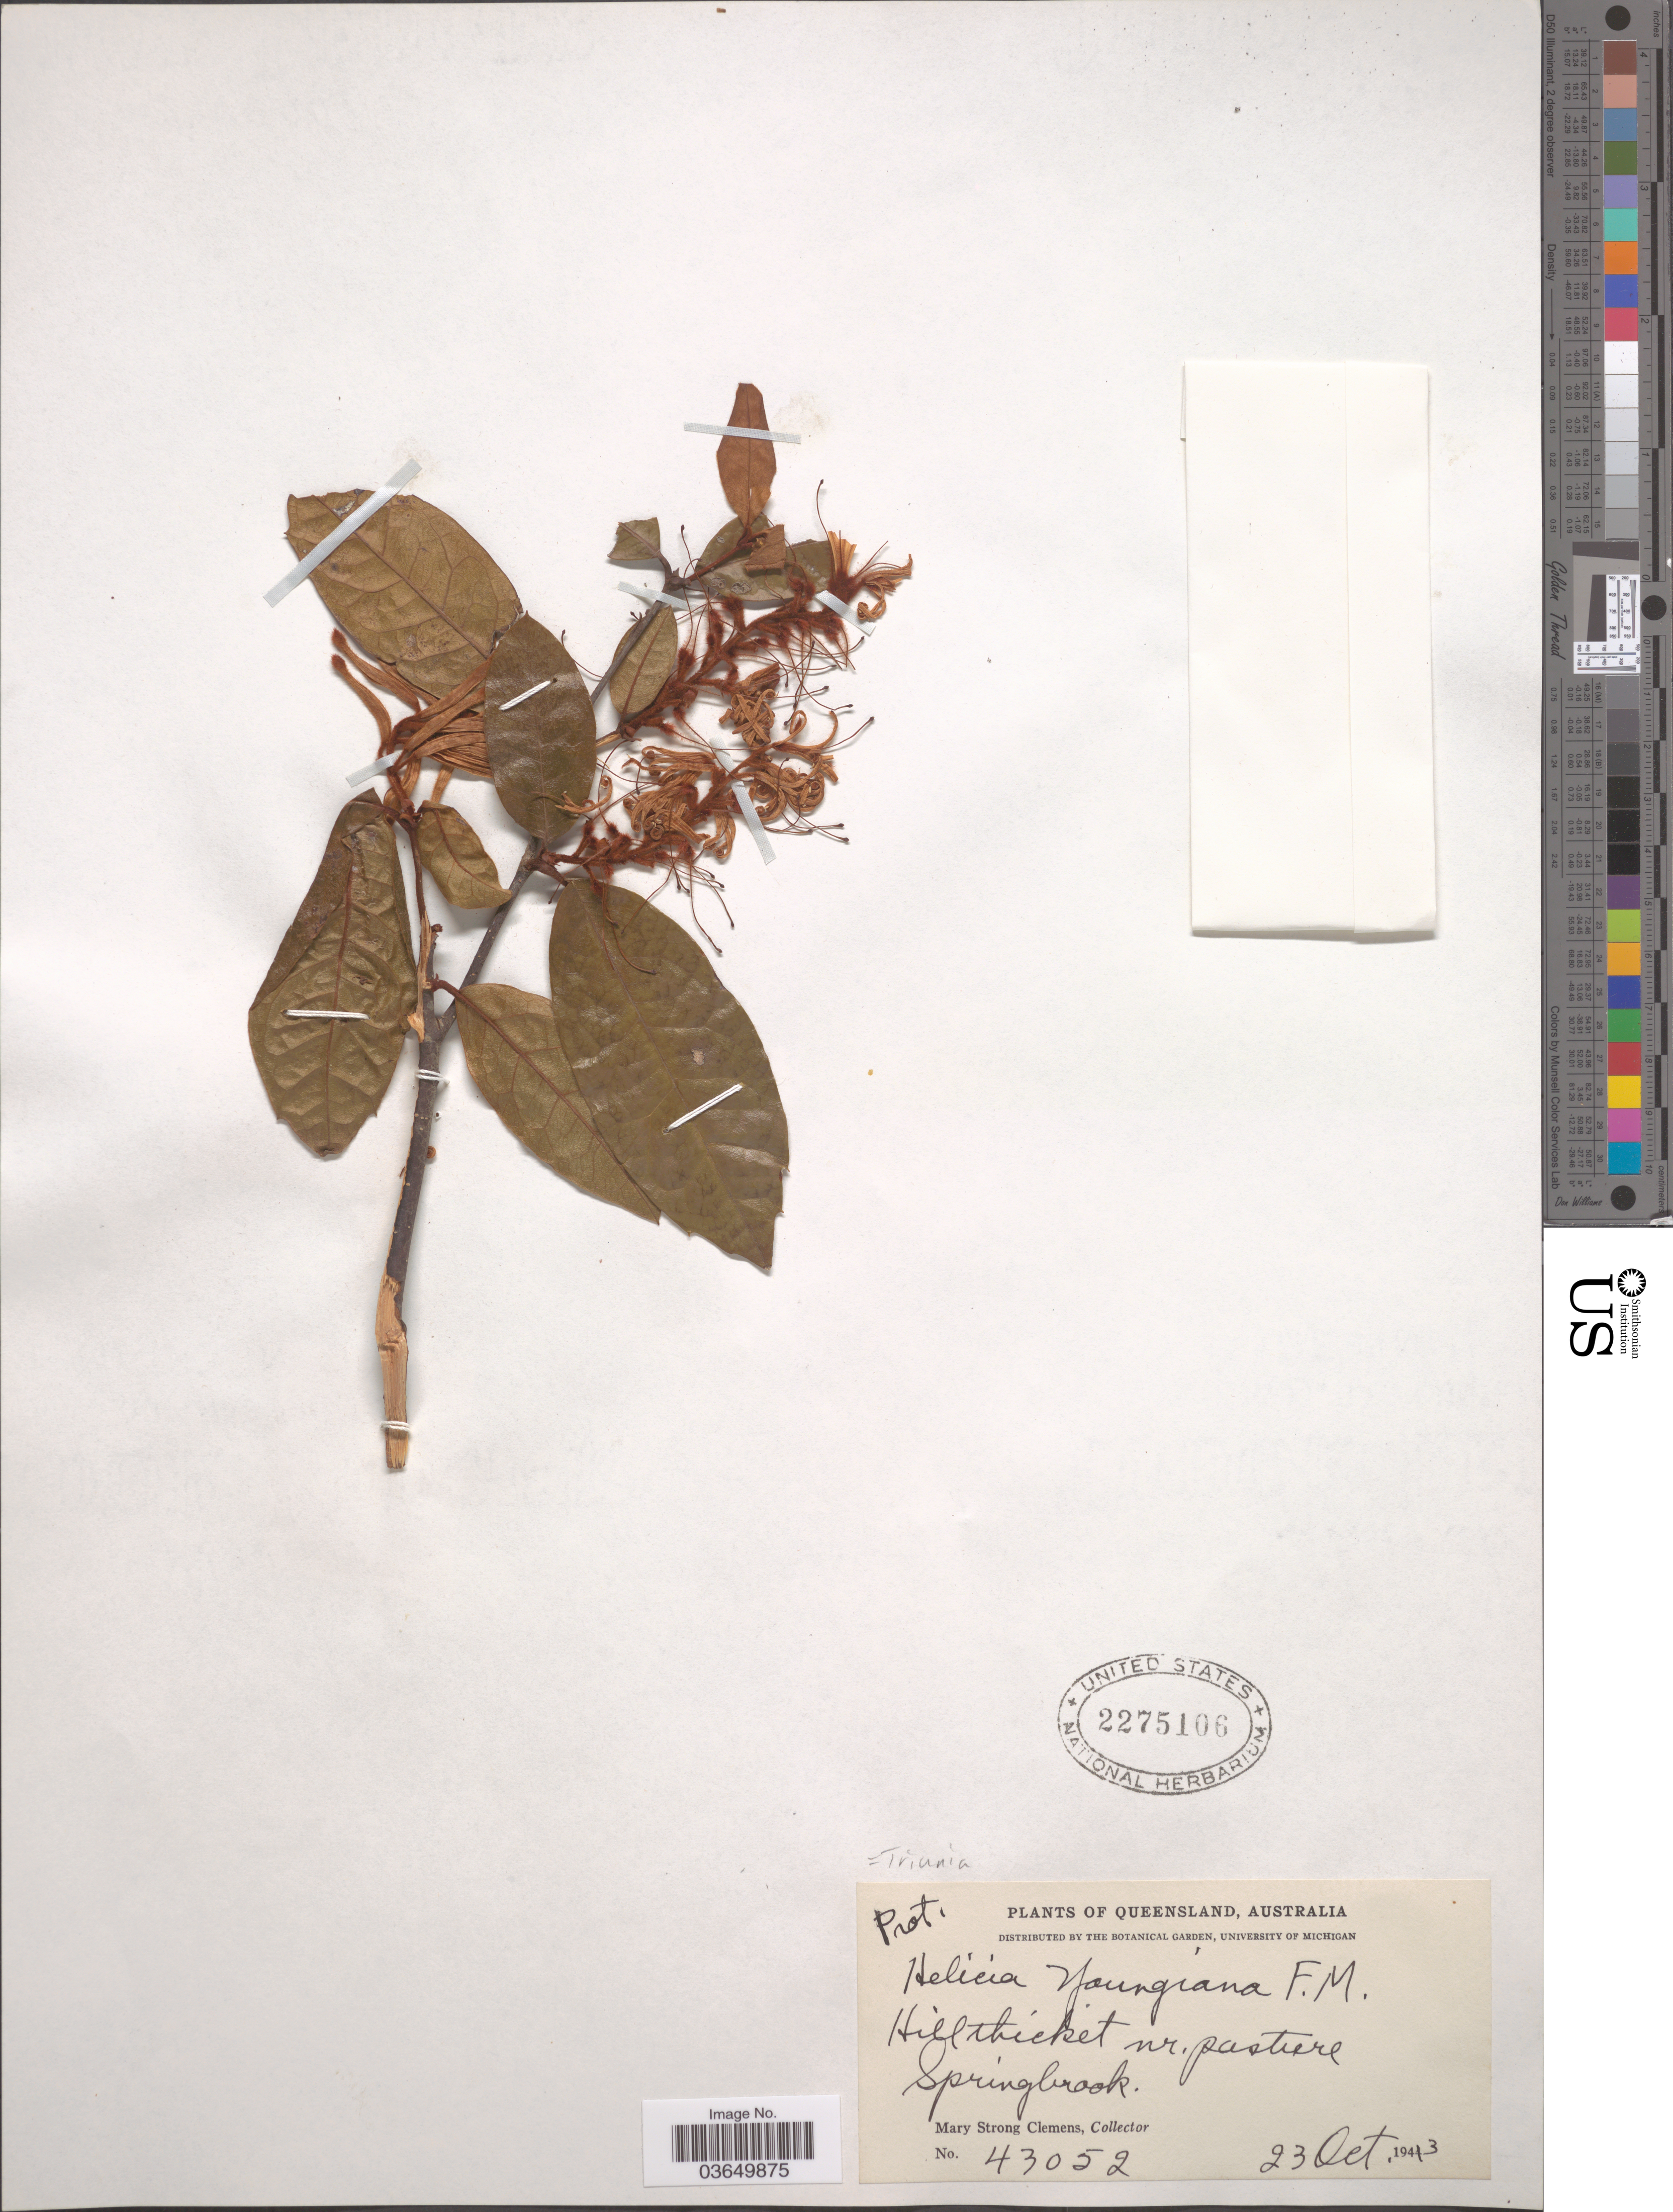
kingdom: Plantae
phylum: Tracheophyta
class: Magnoliopsida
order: Proteales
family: Proteaceae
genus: Helicia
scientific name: Helicia youngiana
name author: F. Muell.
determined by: Strong, Mark T., (BOT), Smithsonian Institution - National Museum of Natural History (UNITED STATES)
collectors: M. S. Clemens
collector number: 43052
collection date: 1943-10-23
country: Australia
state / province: Queensland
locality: Nr. pasture Springbrook.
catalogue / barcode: US 2275106